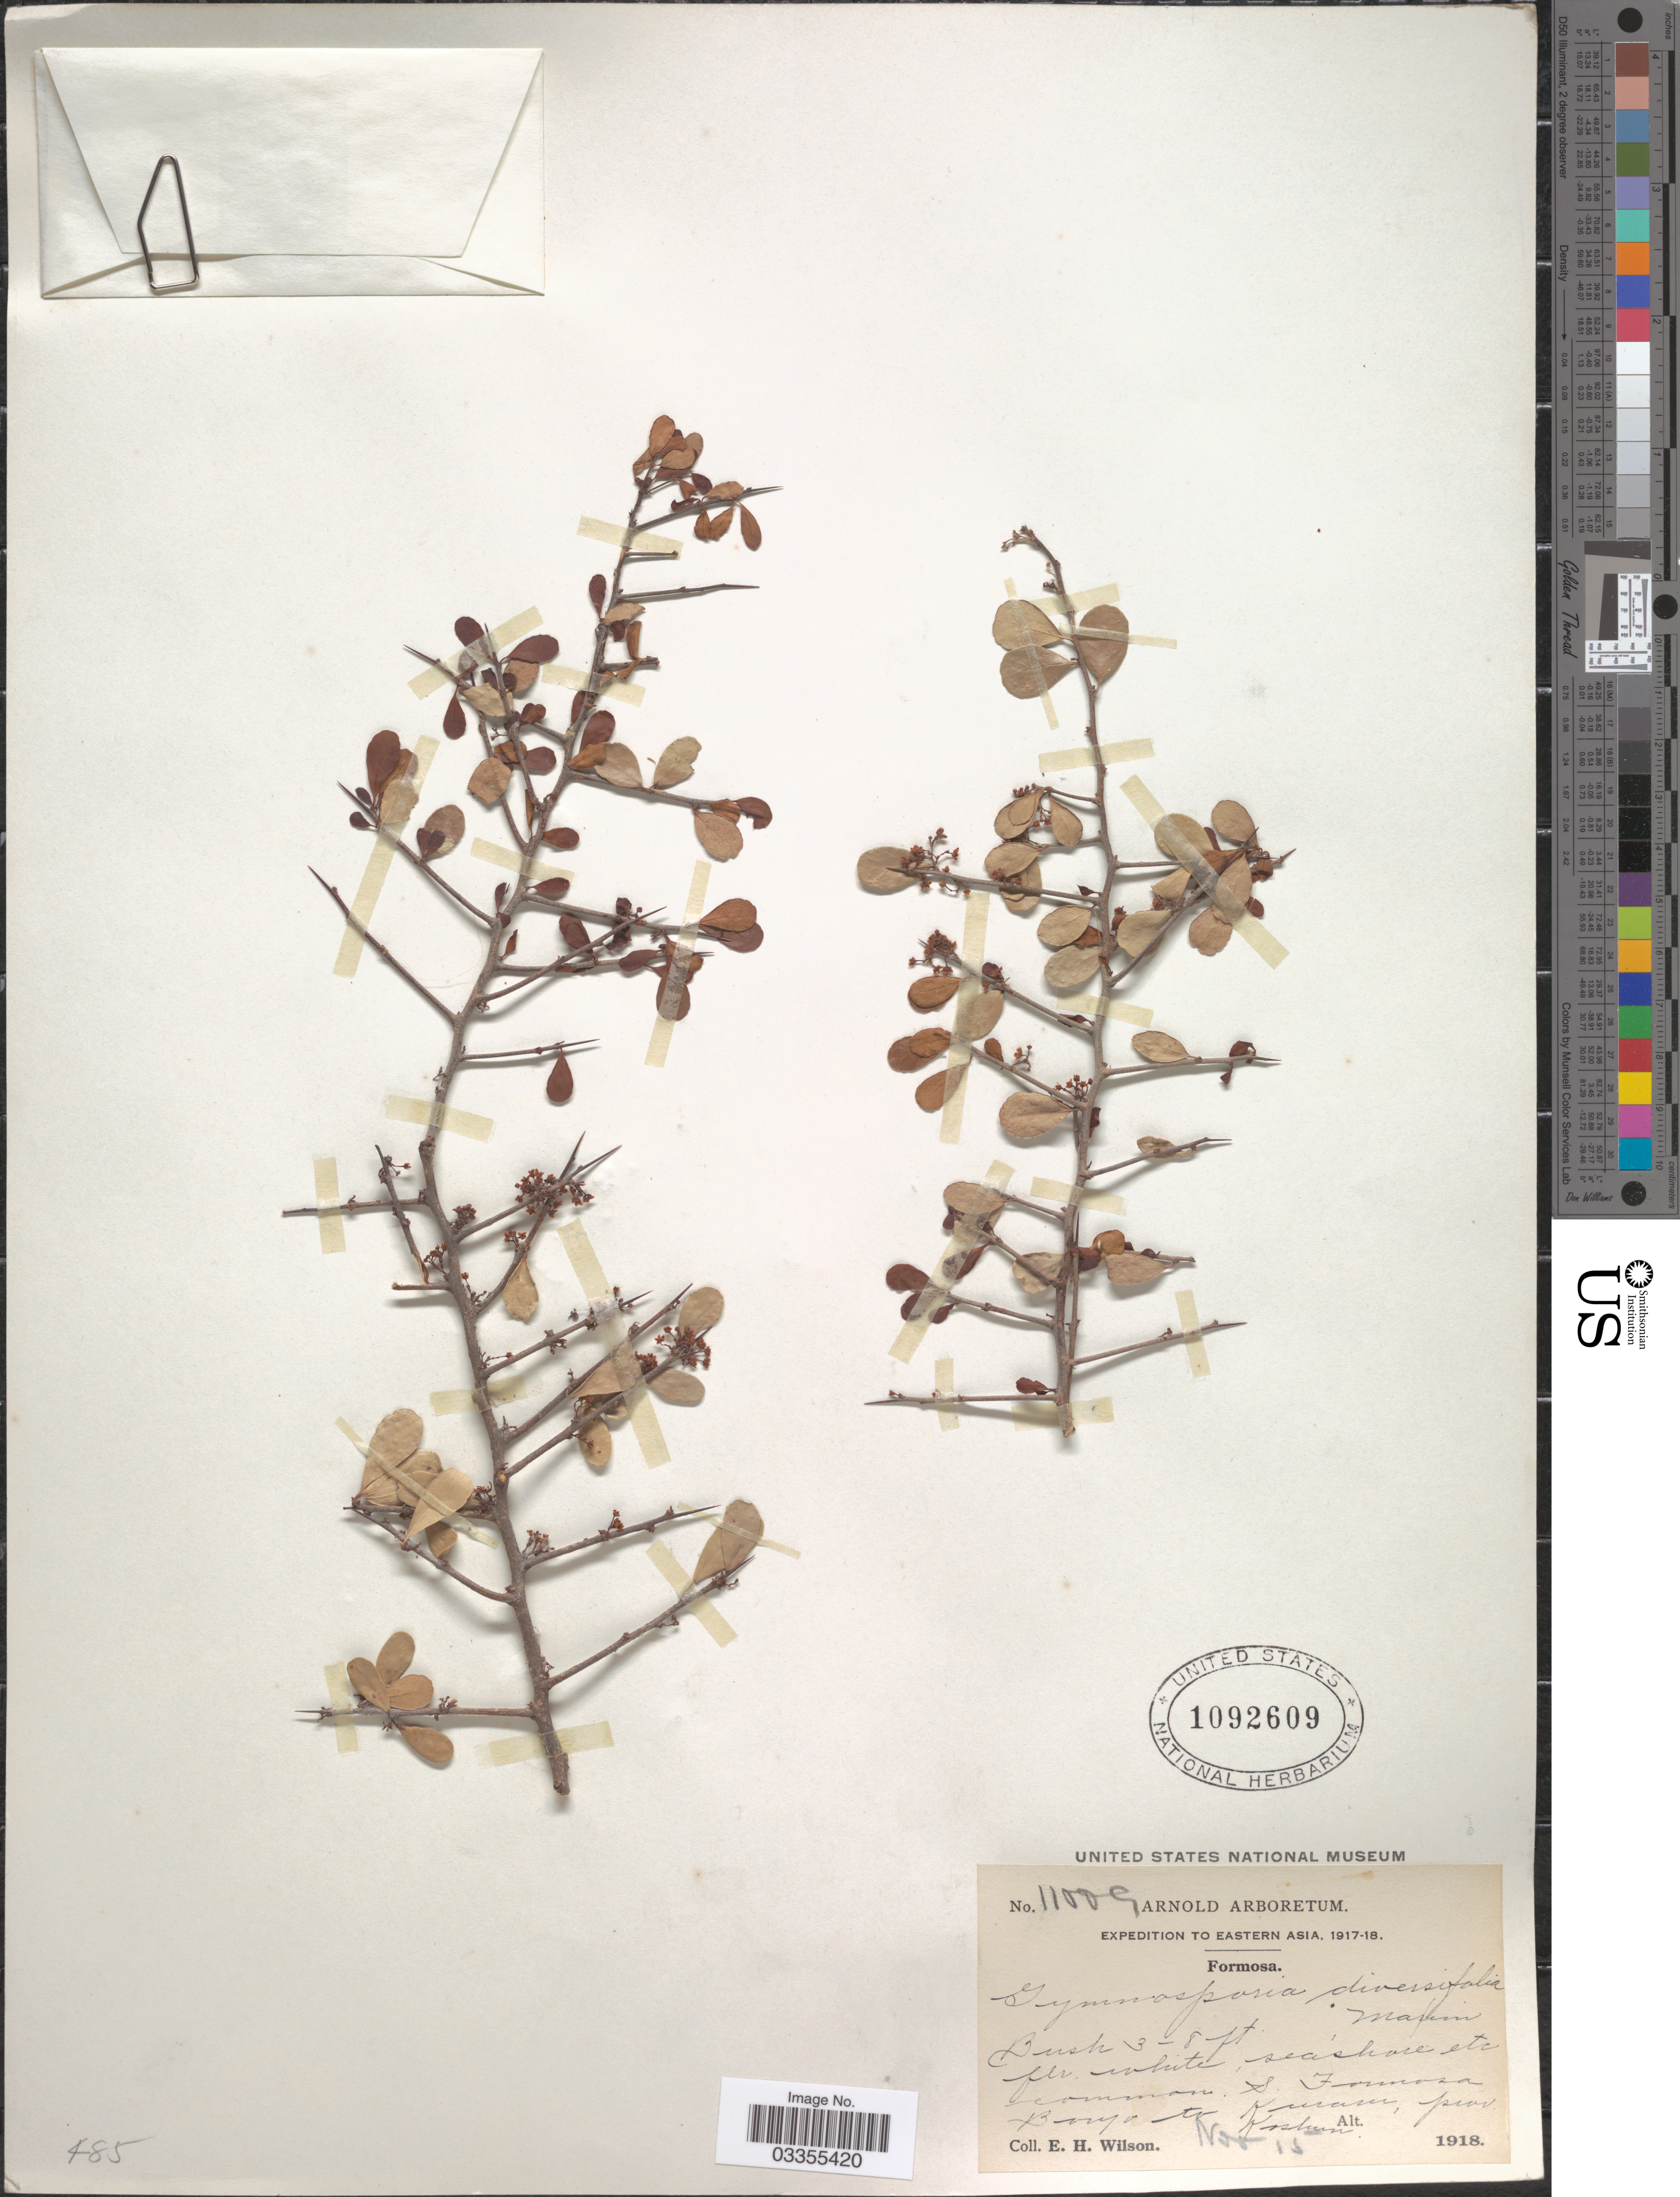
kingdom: Plantae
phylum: Tracheophyta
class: Magnoliopsida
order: Celastrales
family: Celastraceae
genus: Gymnosporia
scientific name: Gymnosporia diversifolia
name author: Maxim.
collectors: E. Wilson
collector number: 11009*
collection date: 1918-11-15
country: Taiwan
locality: Eastern Asia. Formosa. S. Formosa. Boryo to Kuraru, prov. Koshun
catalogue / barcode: US 1092609